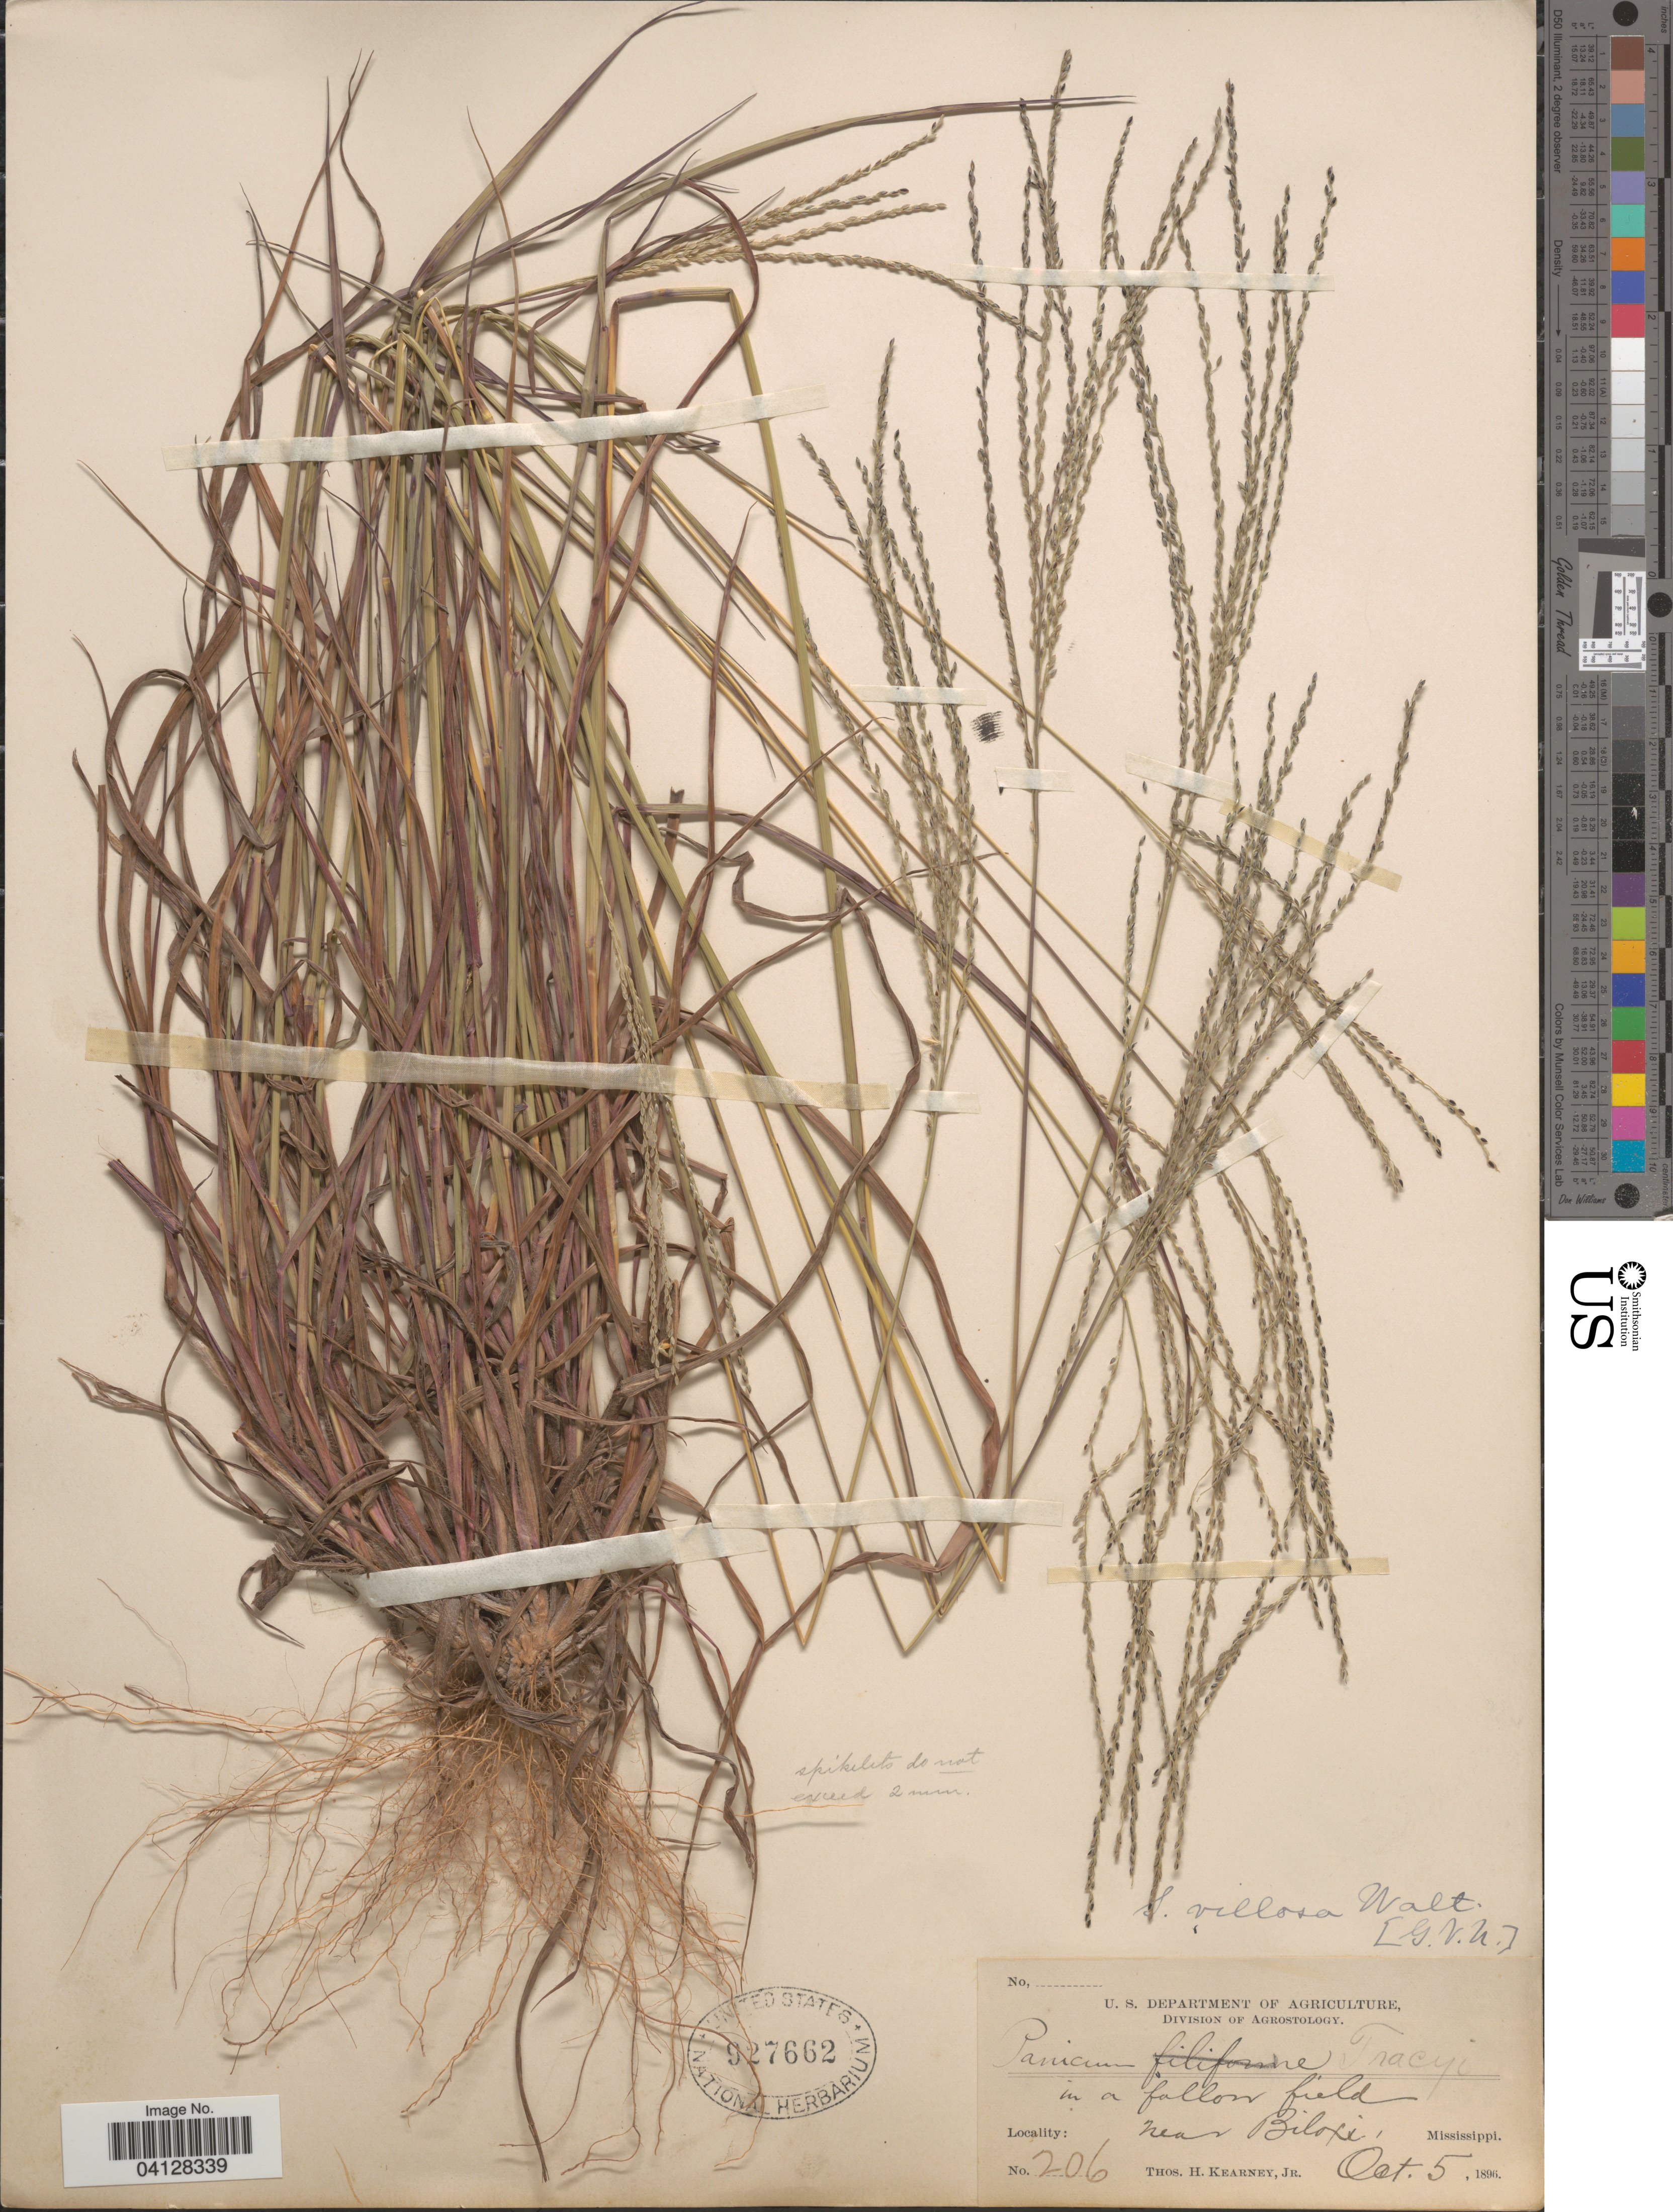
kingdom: Plantae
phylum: Tracheophyta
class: Liliopsida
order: Poales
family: Poaceae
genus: Panicum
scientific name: Panicum tracyi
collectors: T. H. Kearney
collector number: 206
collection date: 1896-10-05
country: United States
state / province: Mississippi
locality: Near Biloxi.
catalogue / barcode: US 927662